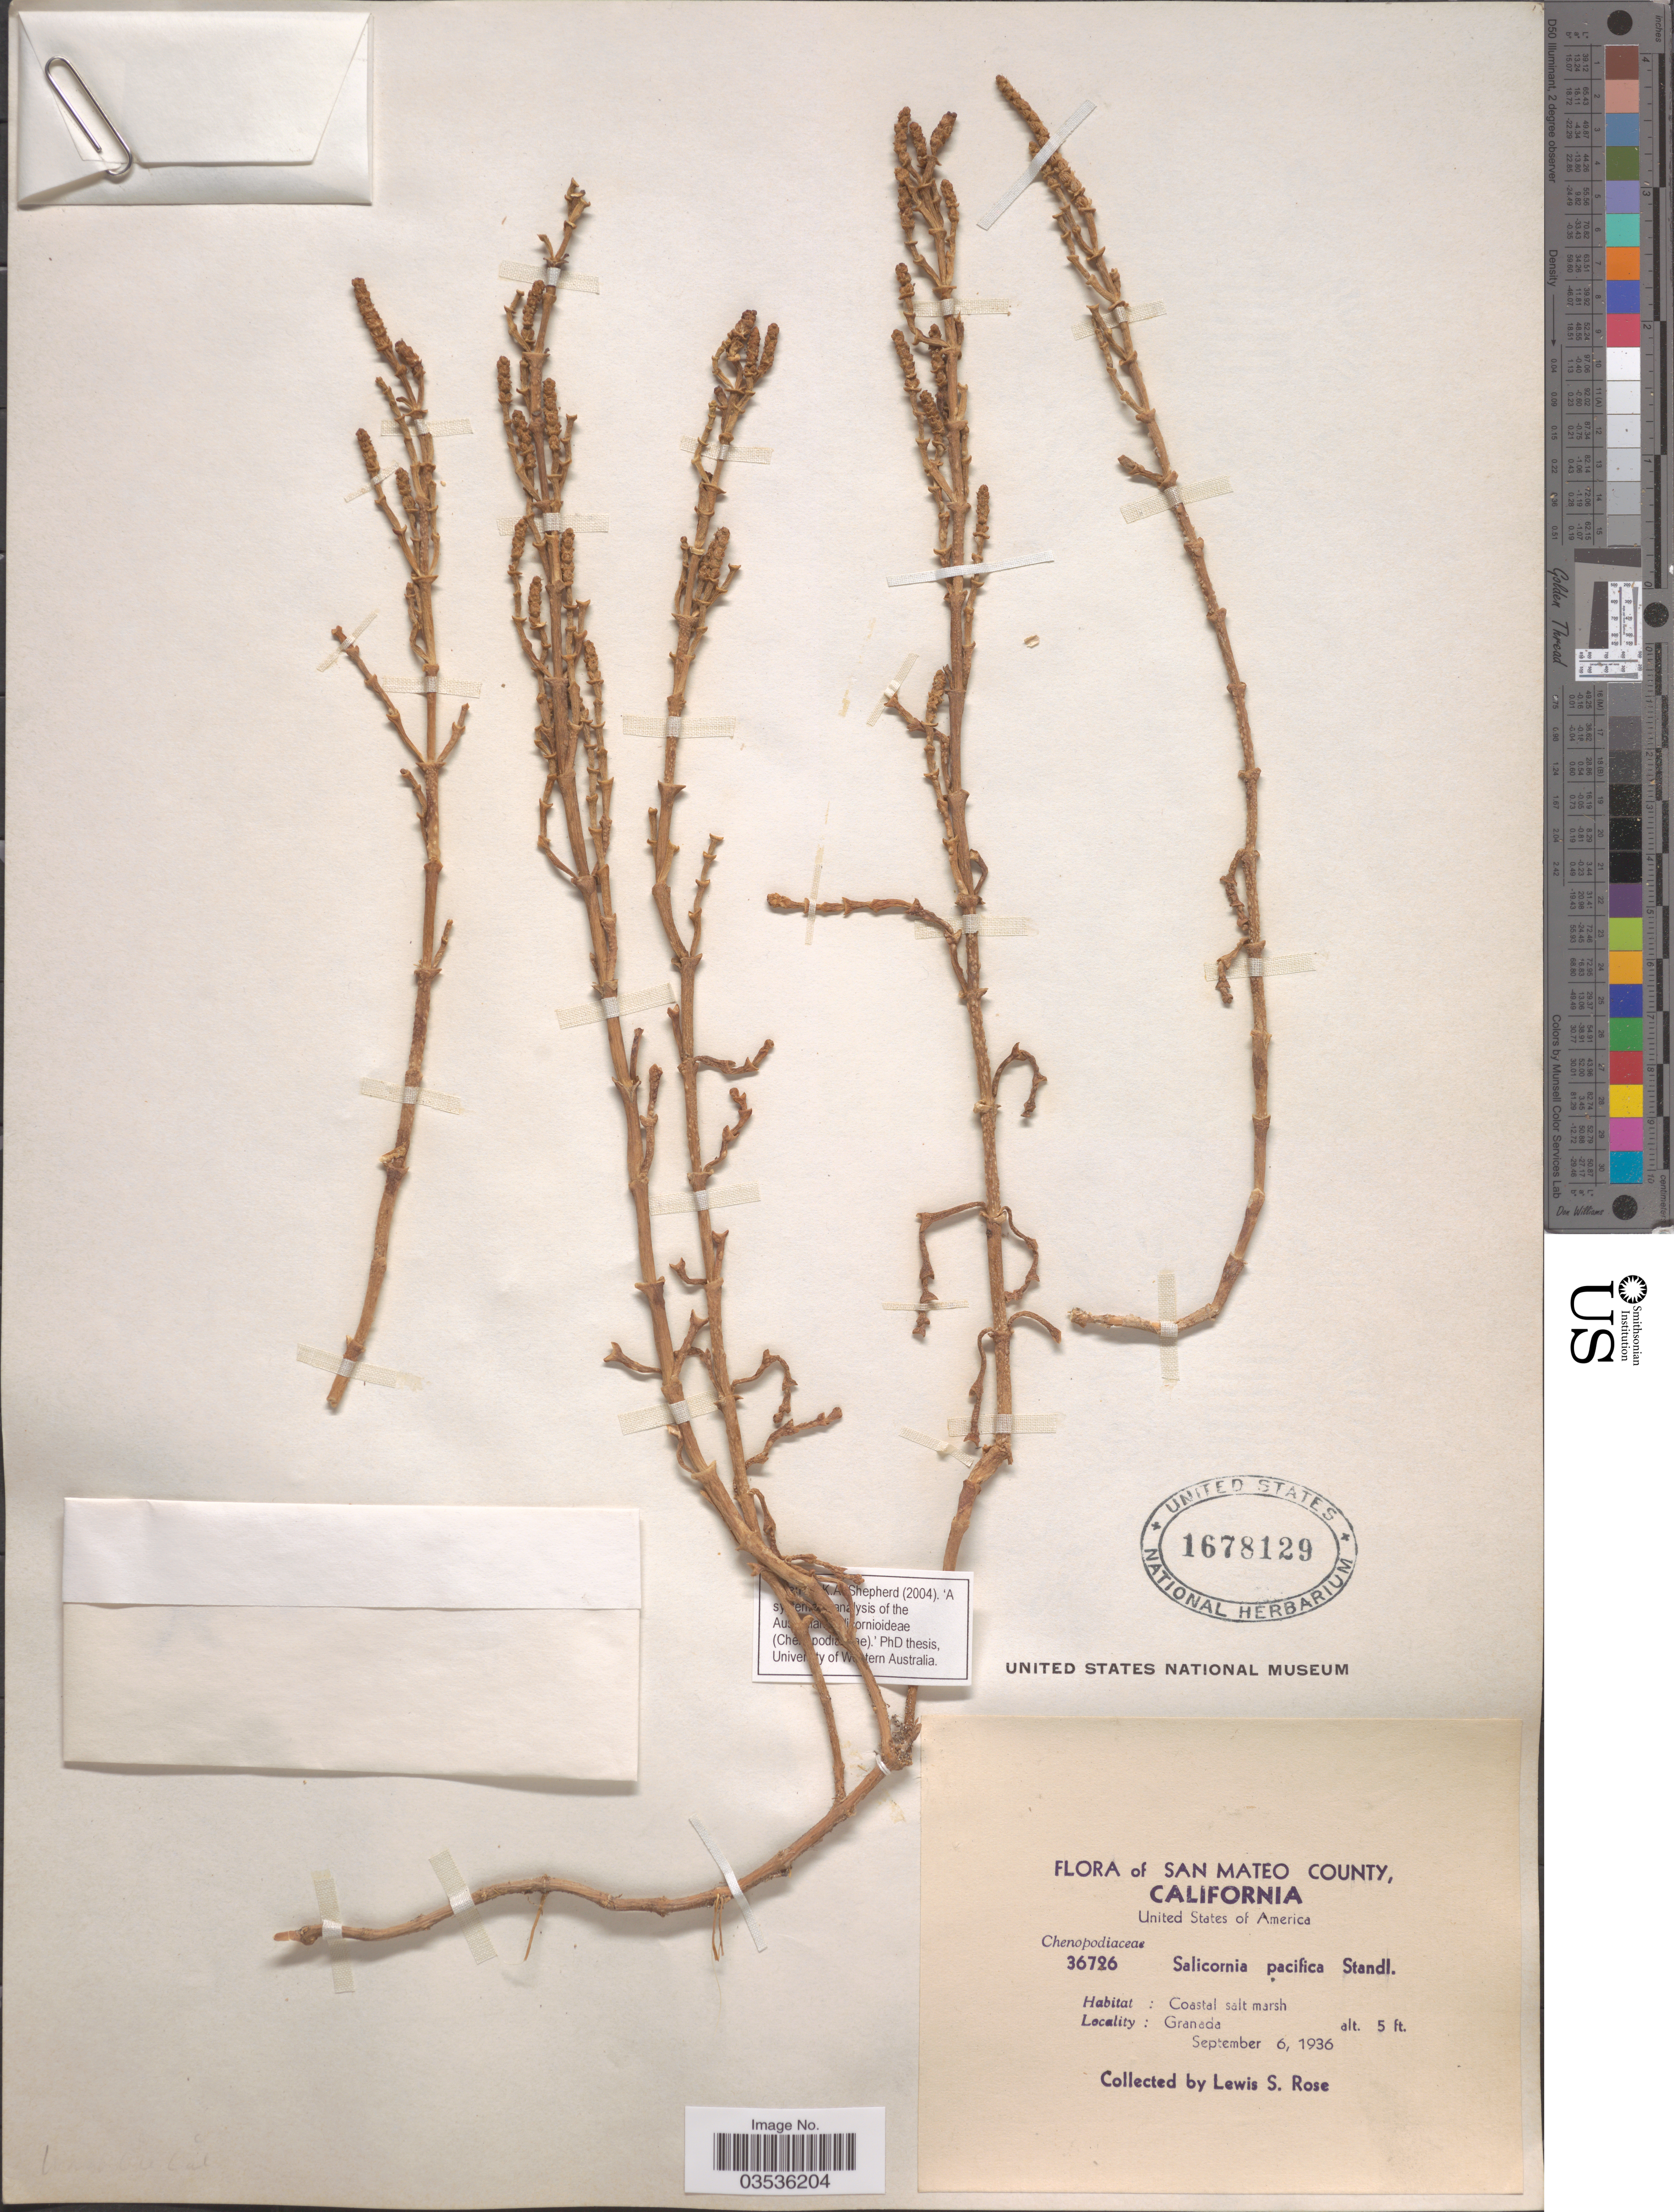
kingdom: Plantae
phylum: Tracheophyta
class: Magnoliopsida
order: Caryophyllales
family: Amaranthaceae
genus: Salicornia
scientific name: Salicornia pacifica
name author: Standl.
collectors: L. S. Rose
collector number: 36726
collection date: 1936-09-06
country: United States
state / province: California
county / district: San Mateo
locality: San Mateo County. Granada.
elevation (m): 2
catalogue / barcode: US 1678129